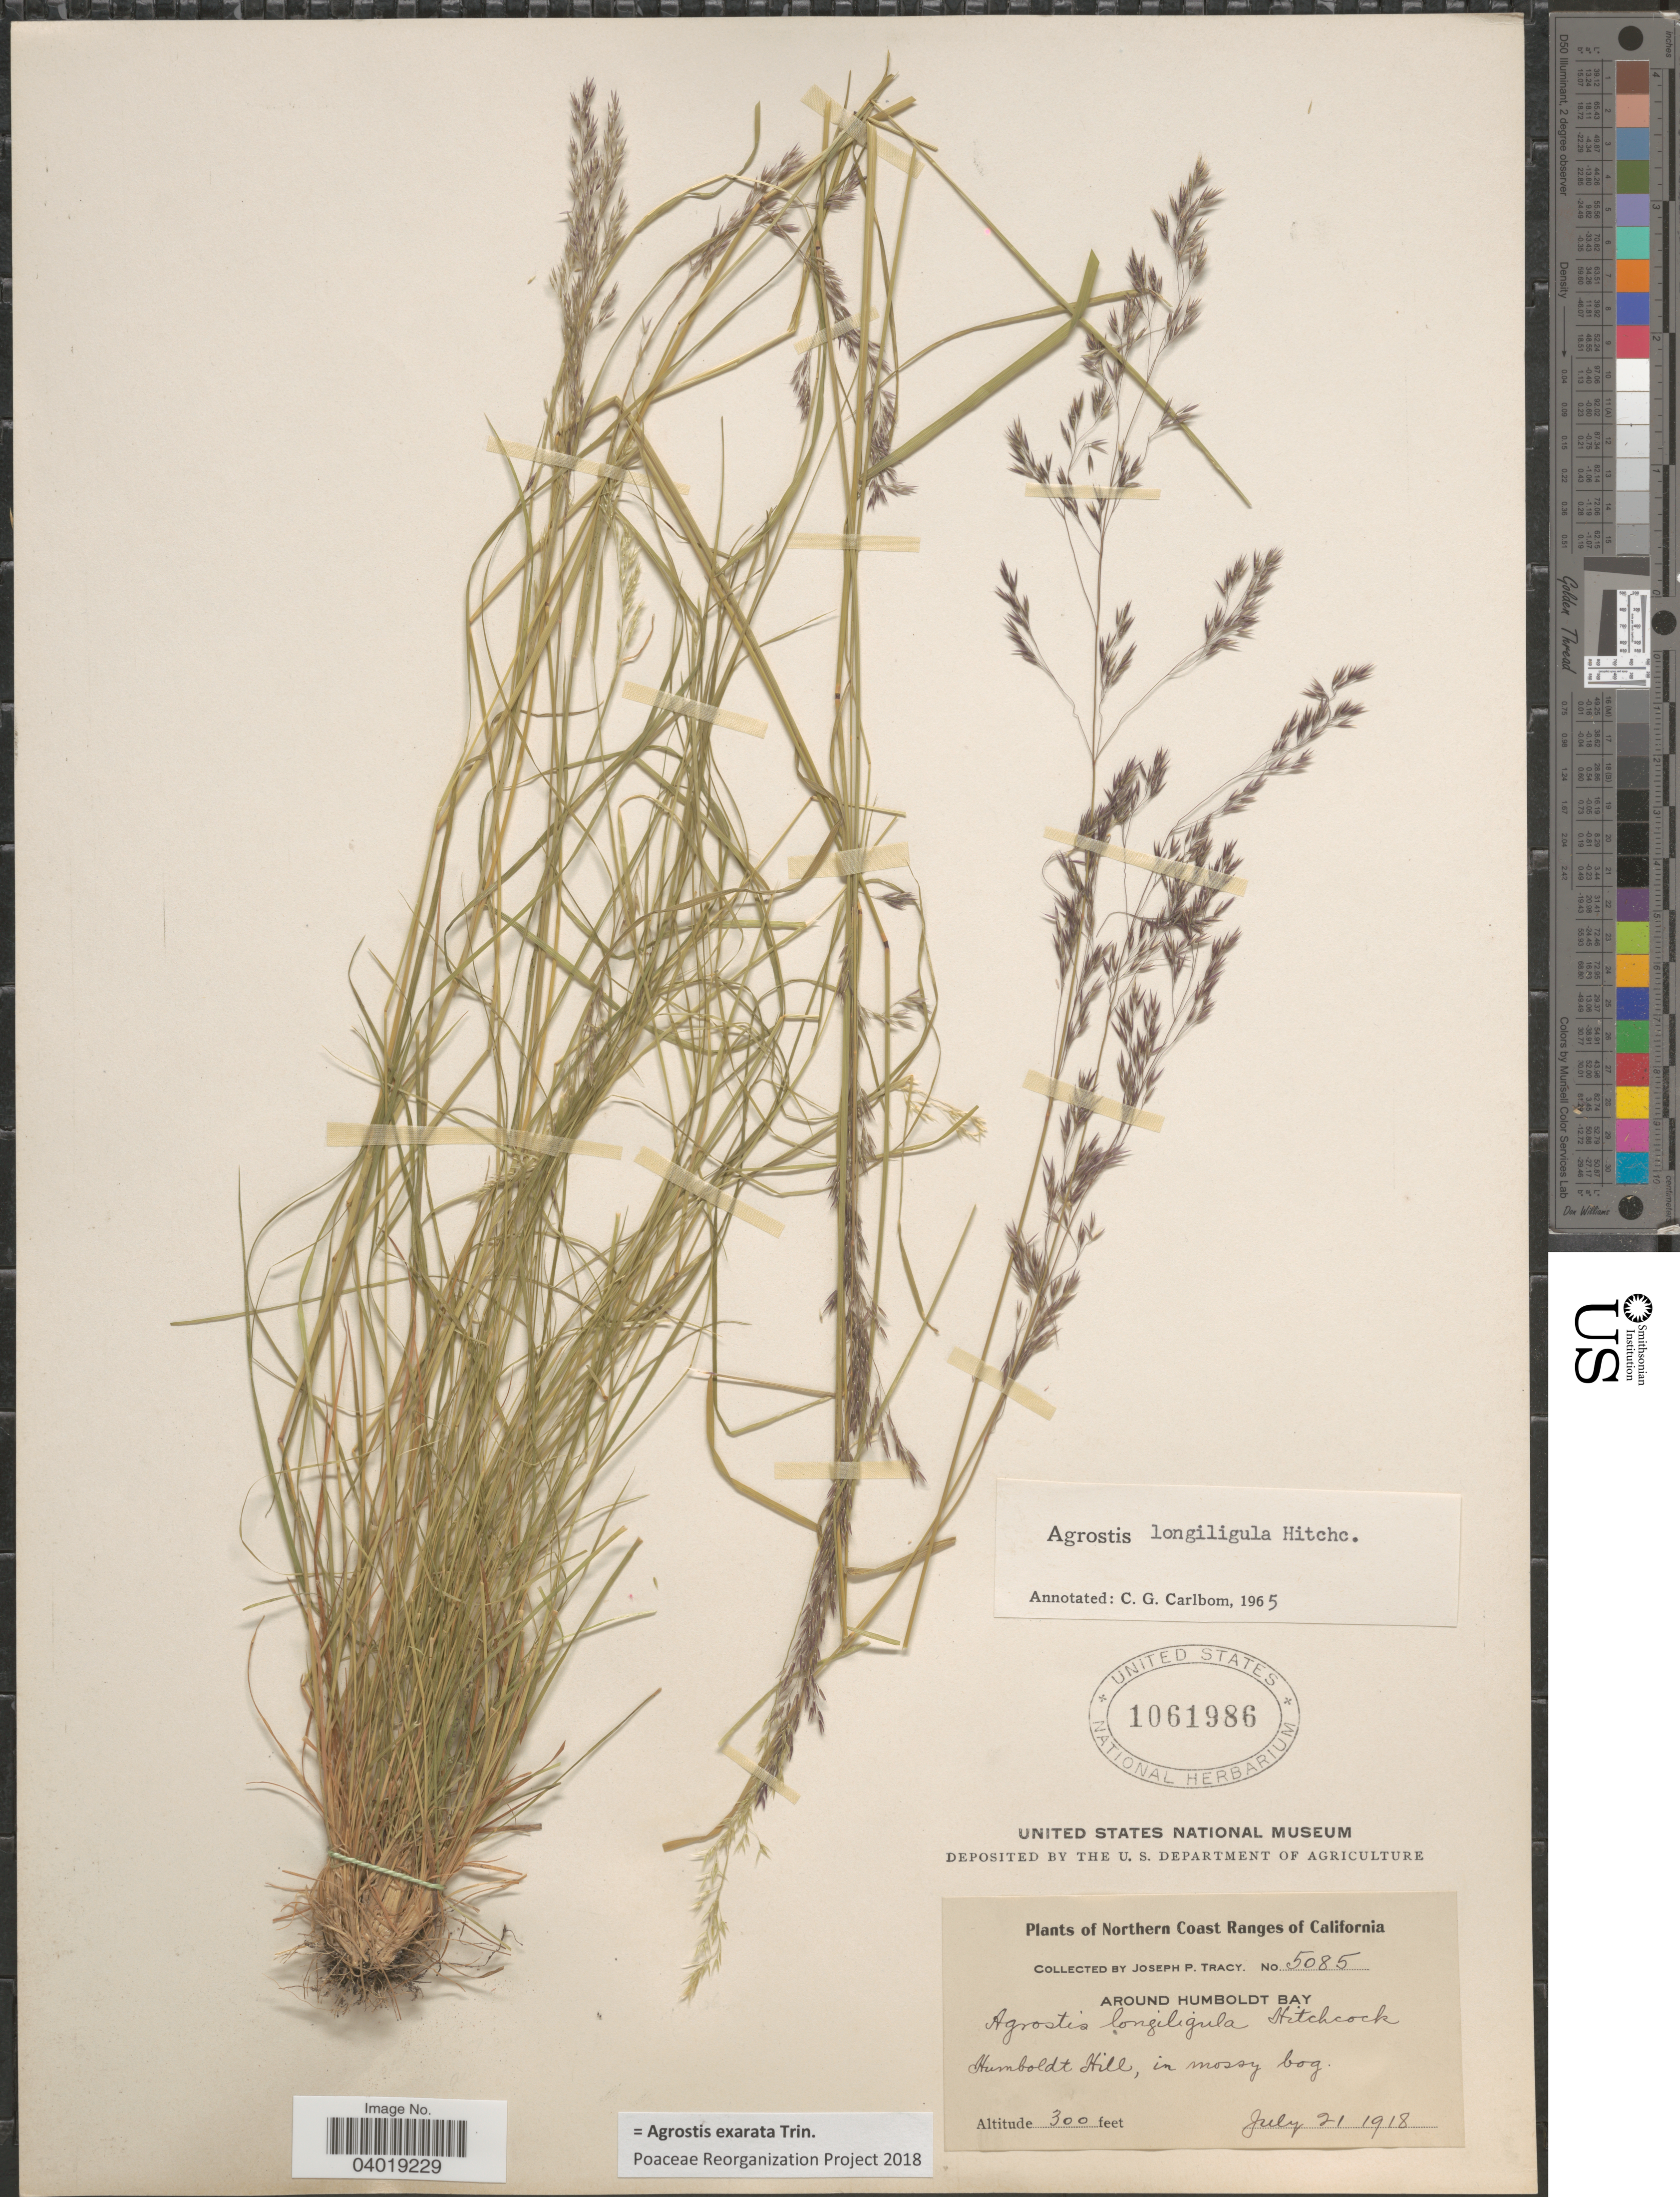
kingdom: Plantae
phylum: Tracheophyta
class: Liliopsida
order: Poales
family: Poaceae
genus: Agrostis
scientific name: Agrostis exarata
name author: Trin.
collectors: J. Tracy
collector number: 5085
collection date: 1918-07-21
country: United States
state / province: California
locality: Northern Coast Region of California. Around Humboldt Bay. Humboldt Hill, in mossy bog.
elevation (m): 91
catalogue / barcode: US 1061986